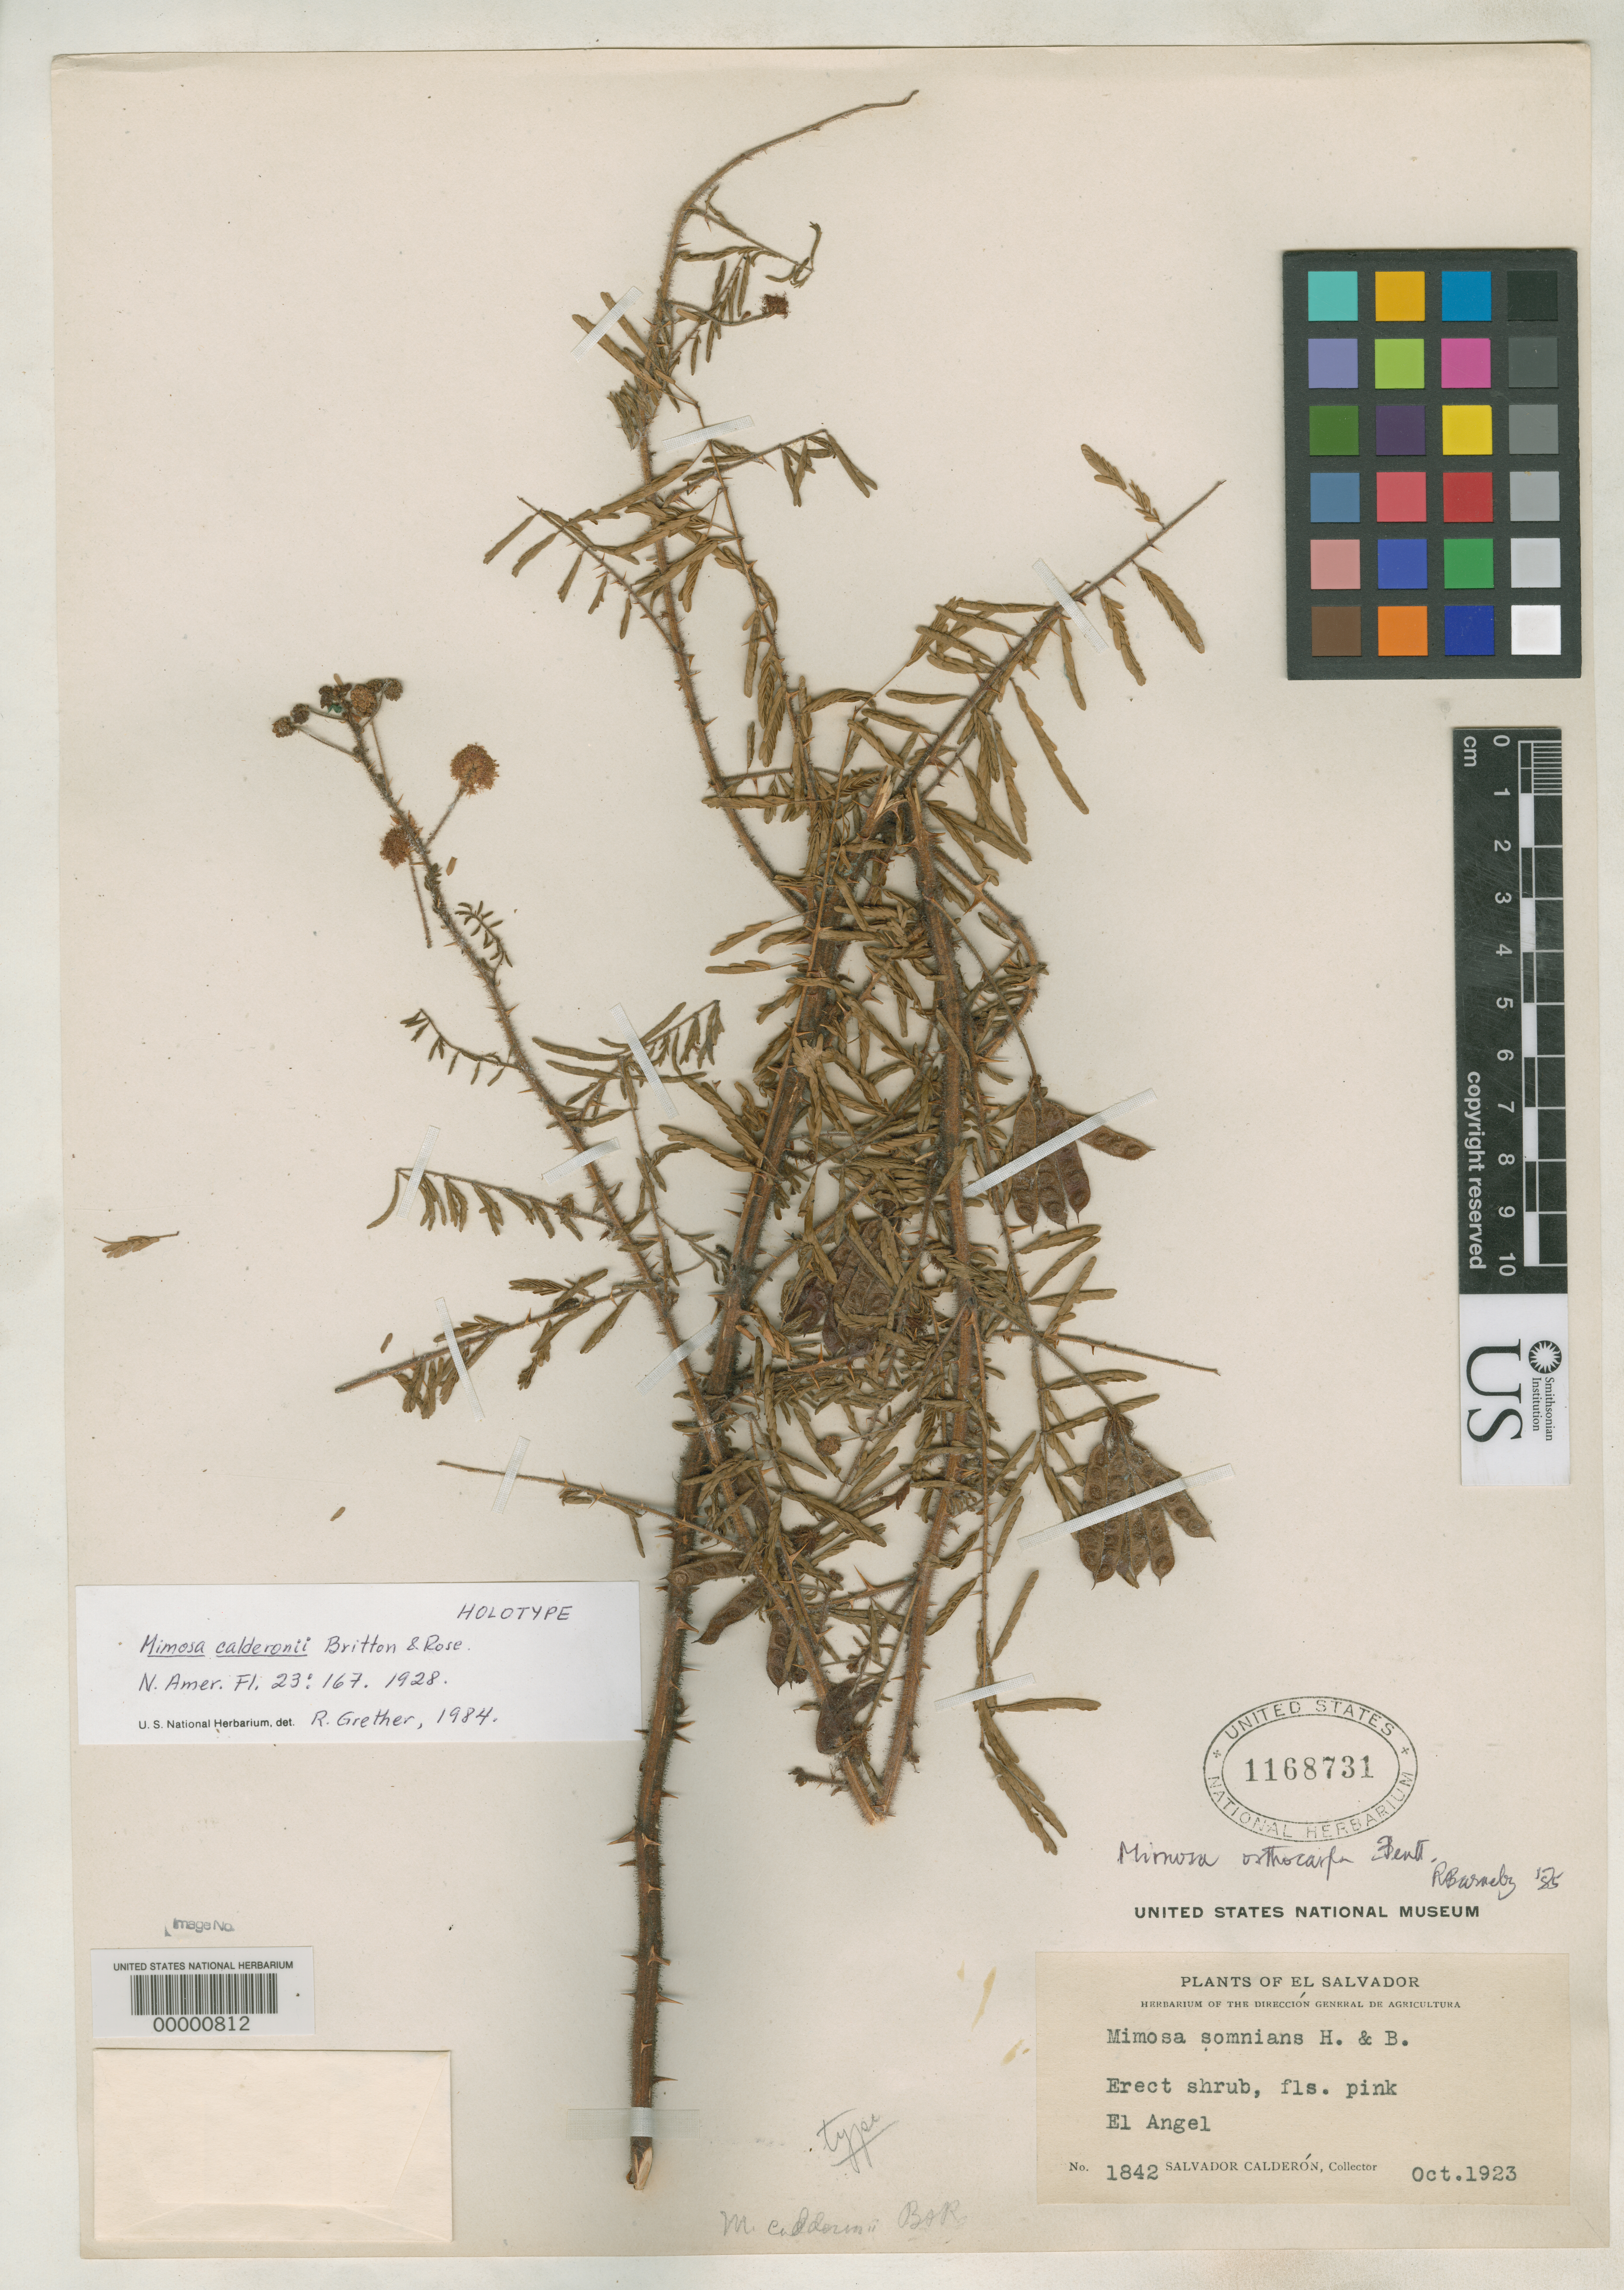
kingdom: Plantae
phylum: Tracheophyta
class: Magnoliopsida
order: Fabales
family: Fabaceae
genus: Mimosa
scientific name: Mimosa calderonii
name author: Britton & Rose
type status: Holotype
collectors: S. Calderón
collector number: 1842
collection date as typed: Oct 1923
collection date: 1923-10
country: El Salvador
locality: El Angel.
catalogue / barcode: US 1168731